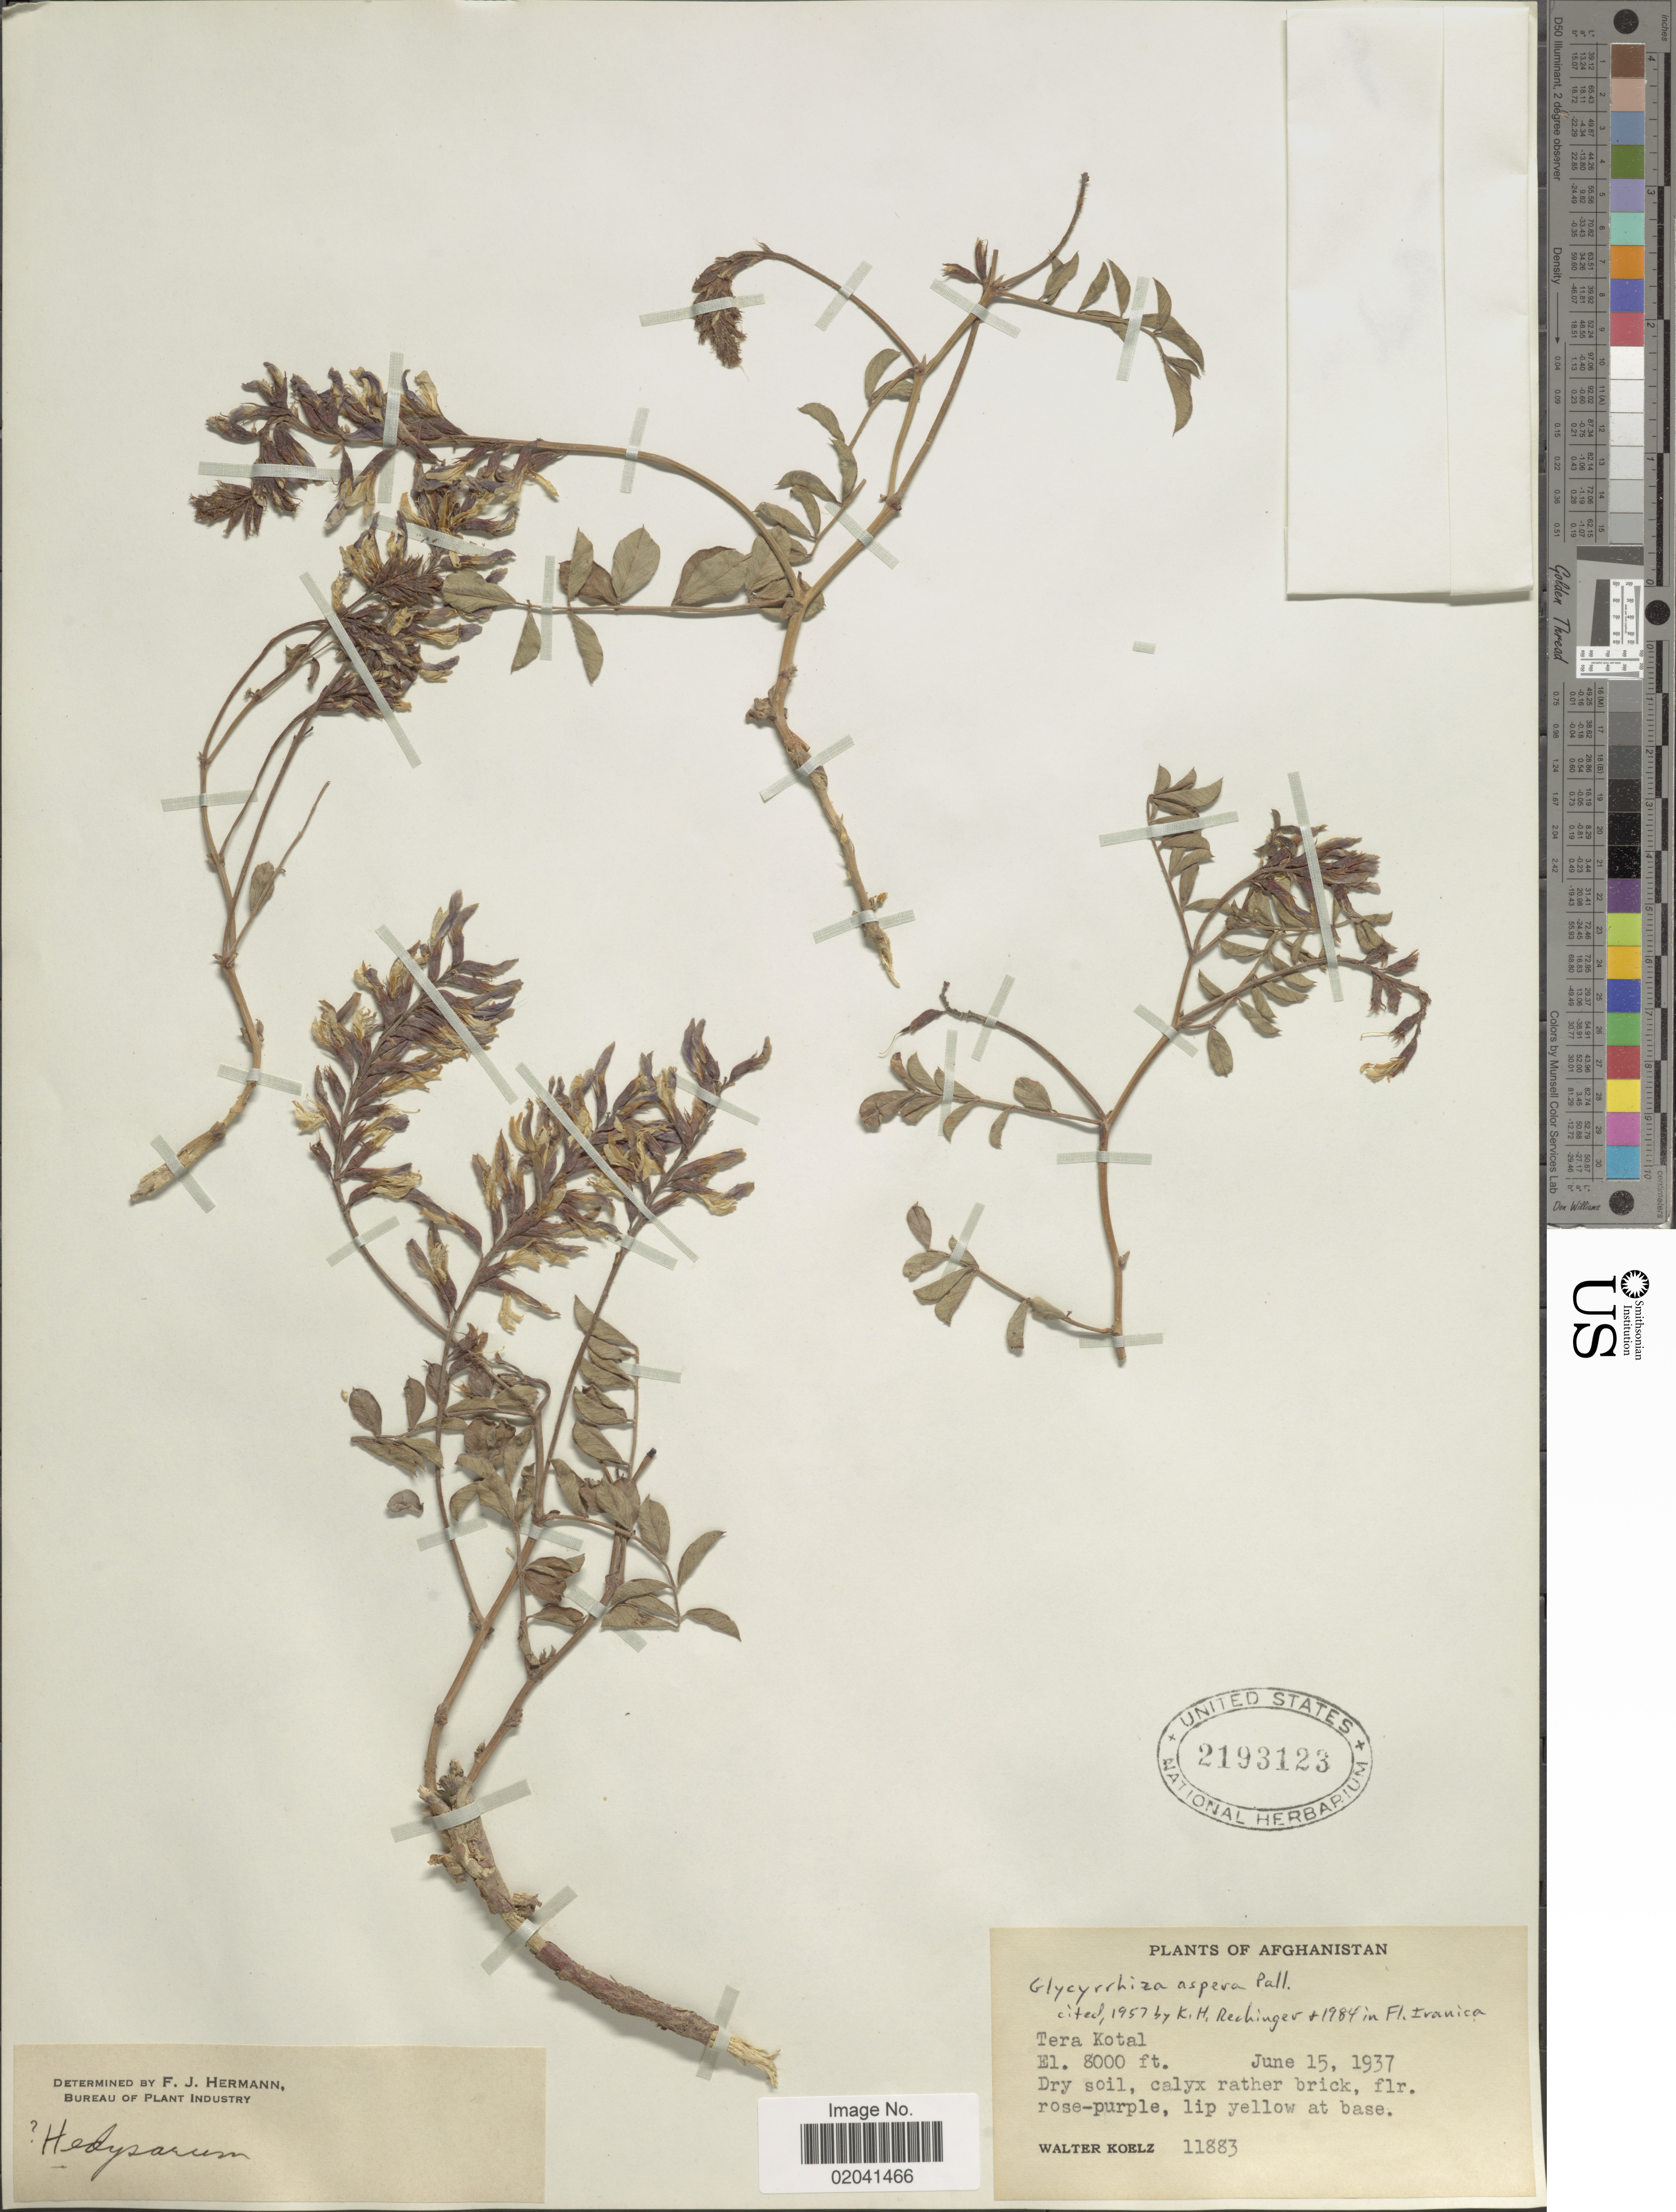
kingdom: Plantae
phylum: Tracheophyta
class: Magnoliopsida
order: Fabales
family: Fabaceae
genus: Glycyrrhiza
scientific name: Glycyrrhiza aspera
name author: Pall.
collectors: W. N. Koelz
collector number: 11883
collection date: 1937-06-15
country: Afghanistan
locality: Tera Kotal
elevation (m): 2438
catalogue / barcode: US 2193123